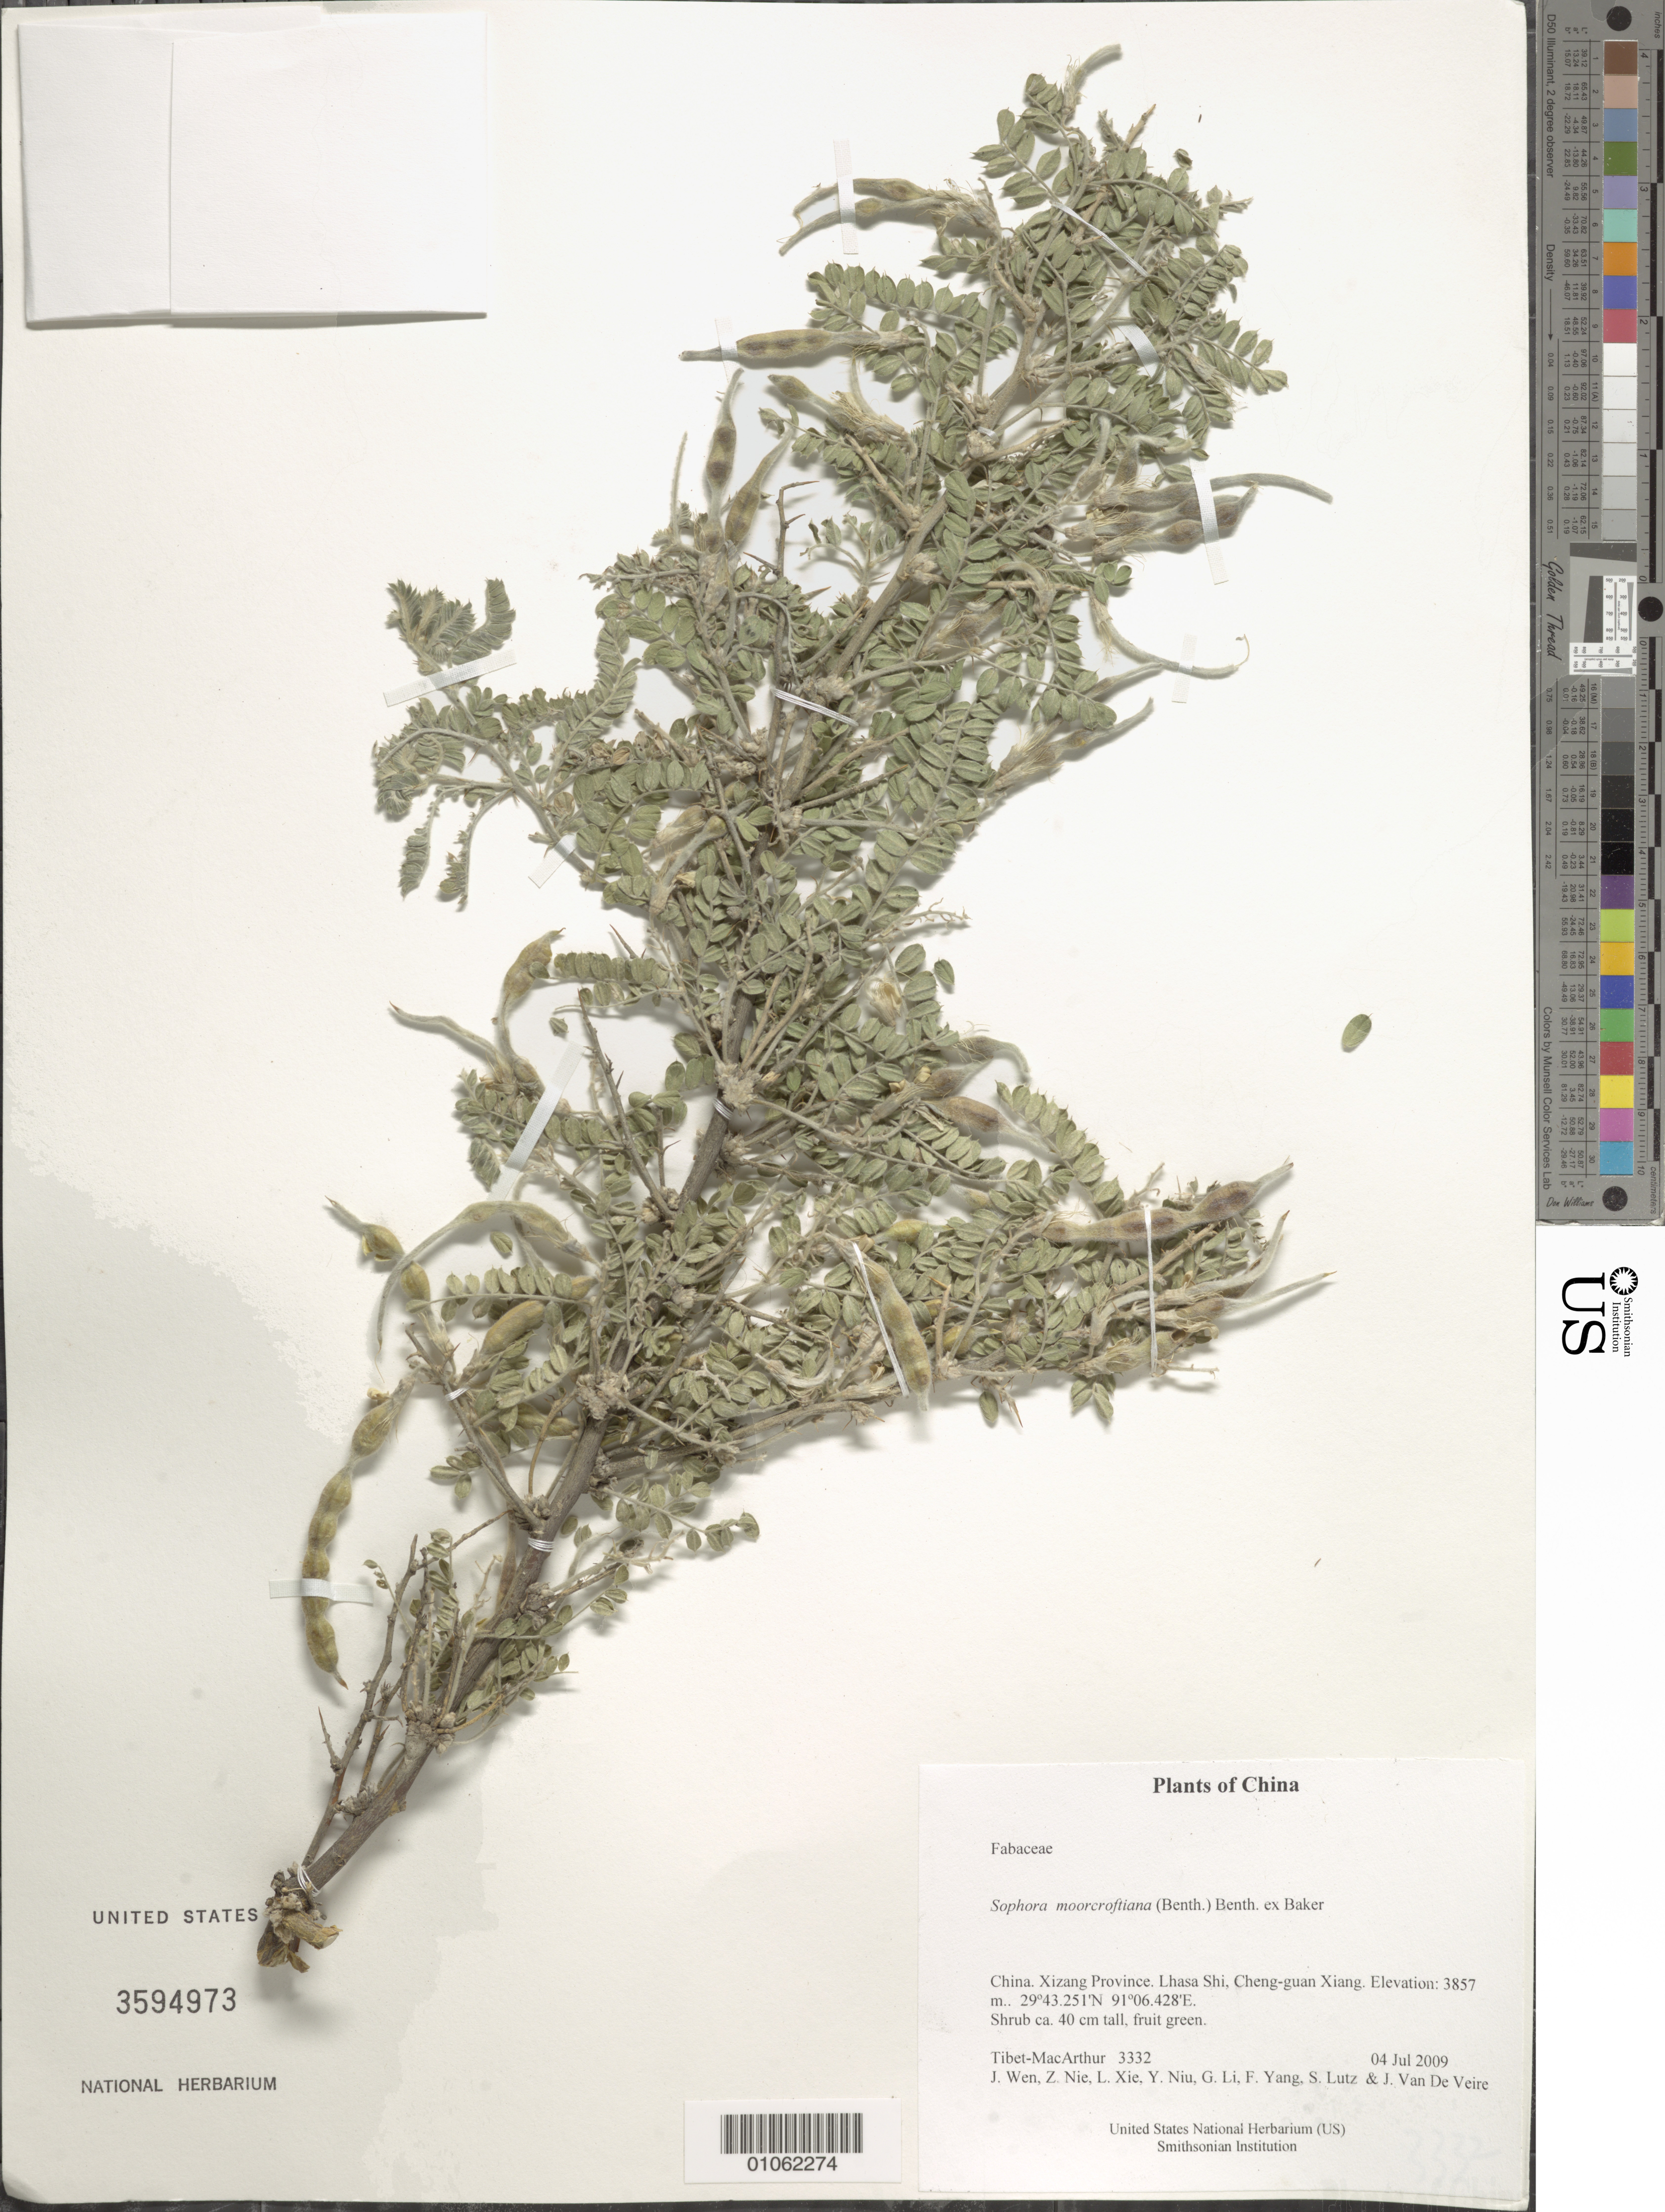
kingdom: Plantae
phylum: Tracheophyta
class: Magnoliopsida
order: Fabales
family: Fabaceae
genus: Sophora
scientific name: Sophora moorcroftiana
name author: (Benth.) Benth. ex Baker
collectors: Tibet-MacArthur, J. Wen, Z. Nie, L. Xie, Y. Niu, G. Li, F. Yang, S. Lutz & J. Van De Veire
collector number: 3332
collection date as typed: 04 Jul 2009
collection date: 2009-07-04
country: China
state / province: Xizang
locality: Lhasa Shi, Cheng-guan Xiang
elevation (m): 3857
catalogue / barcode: US 3594973